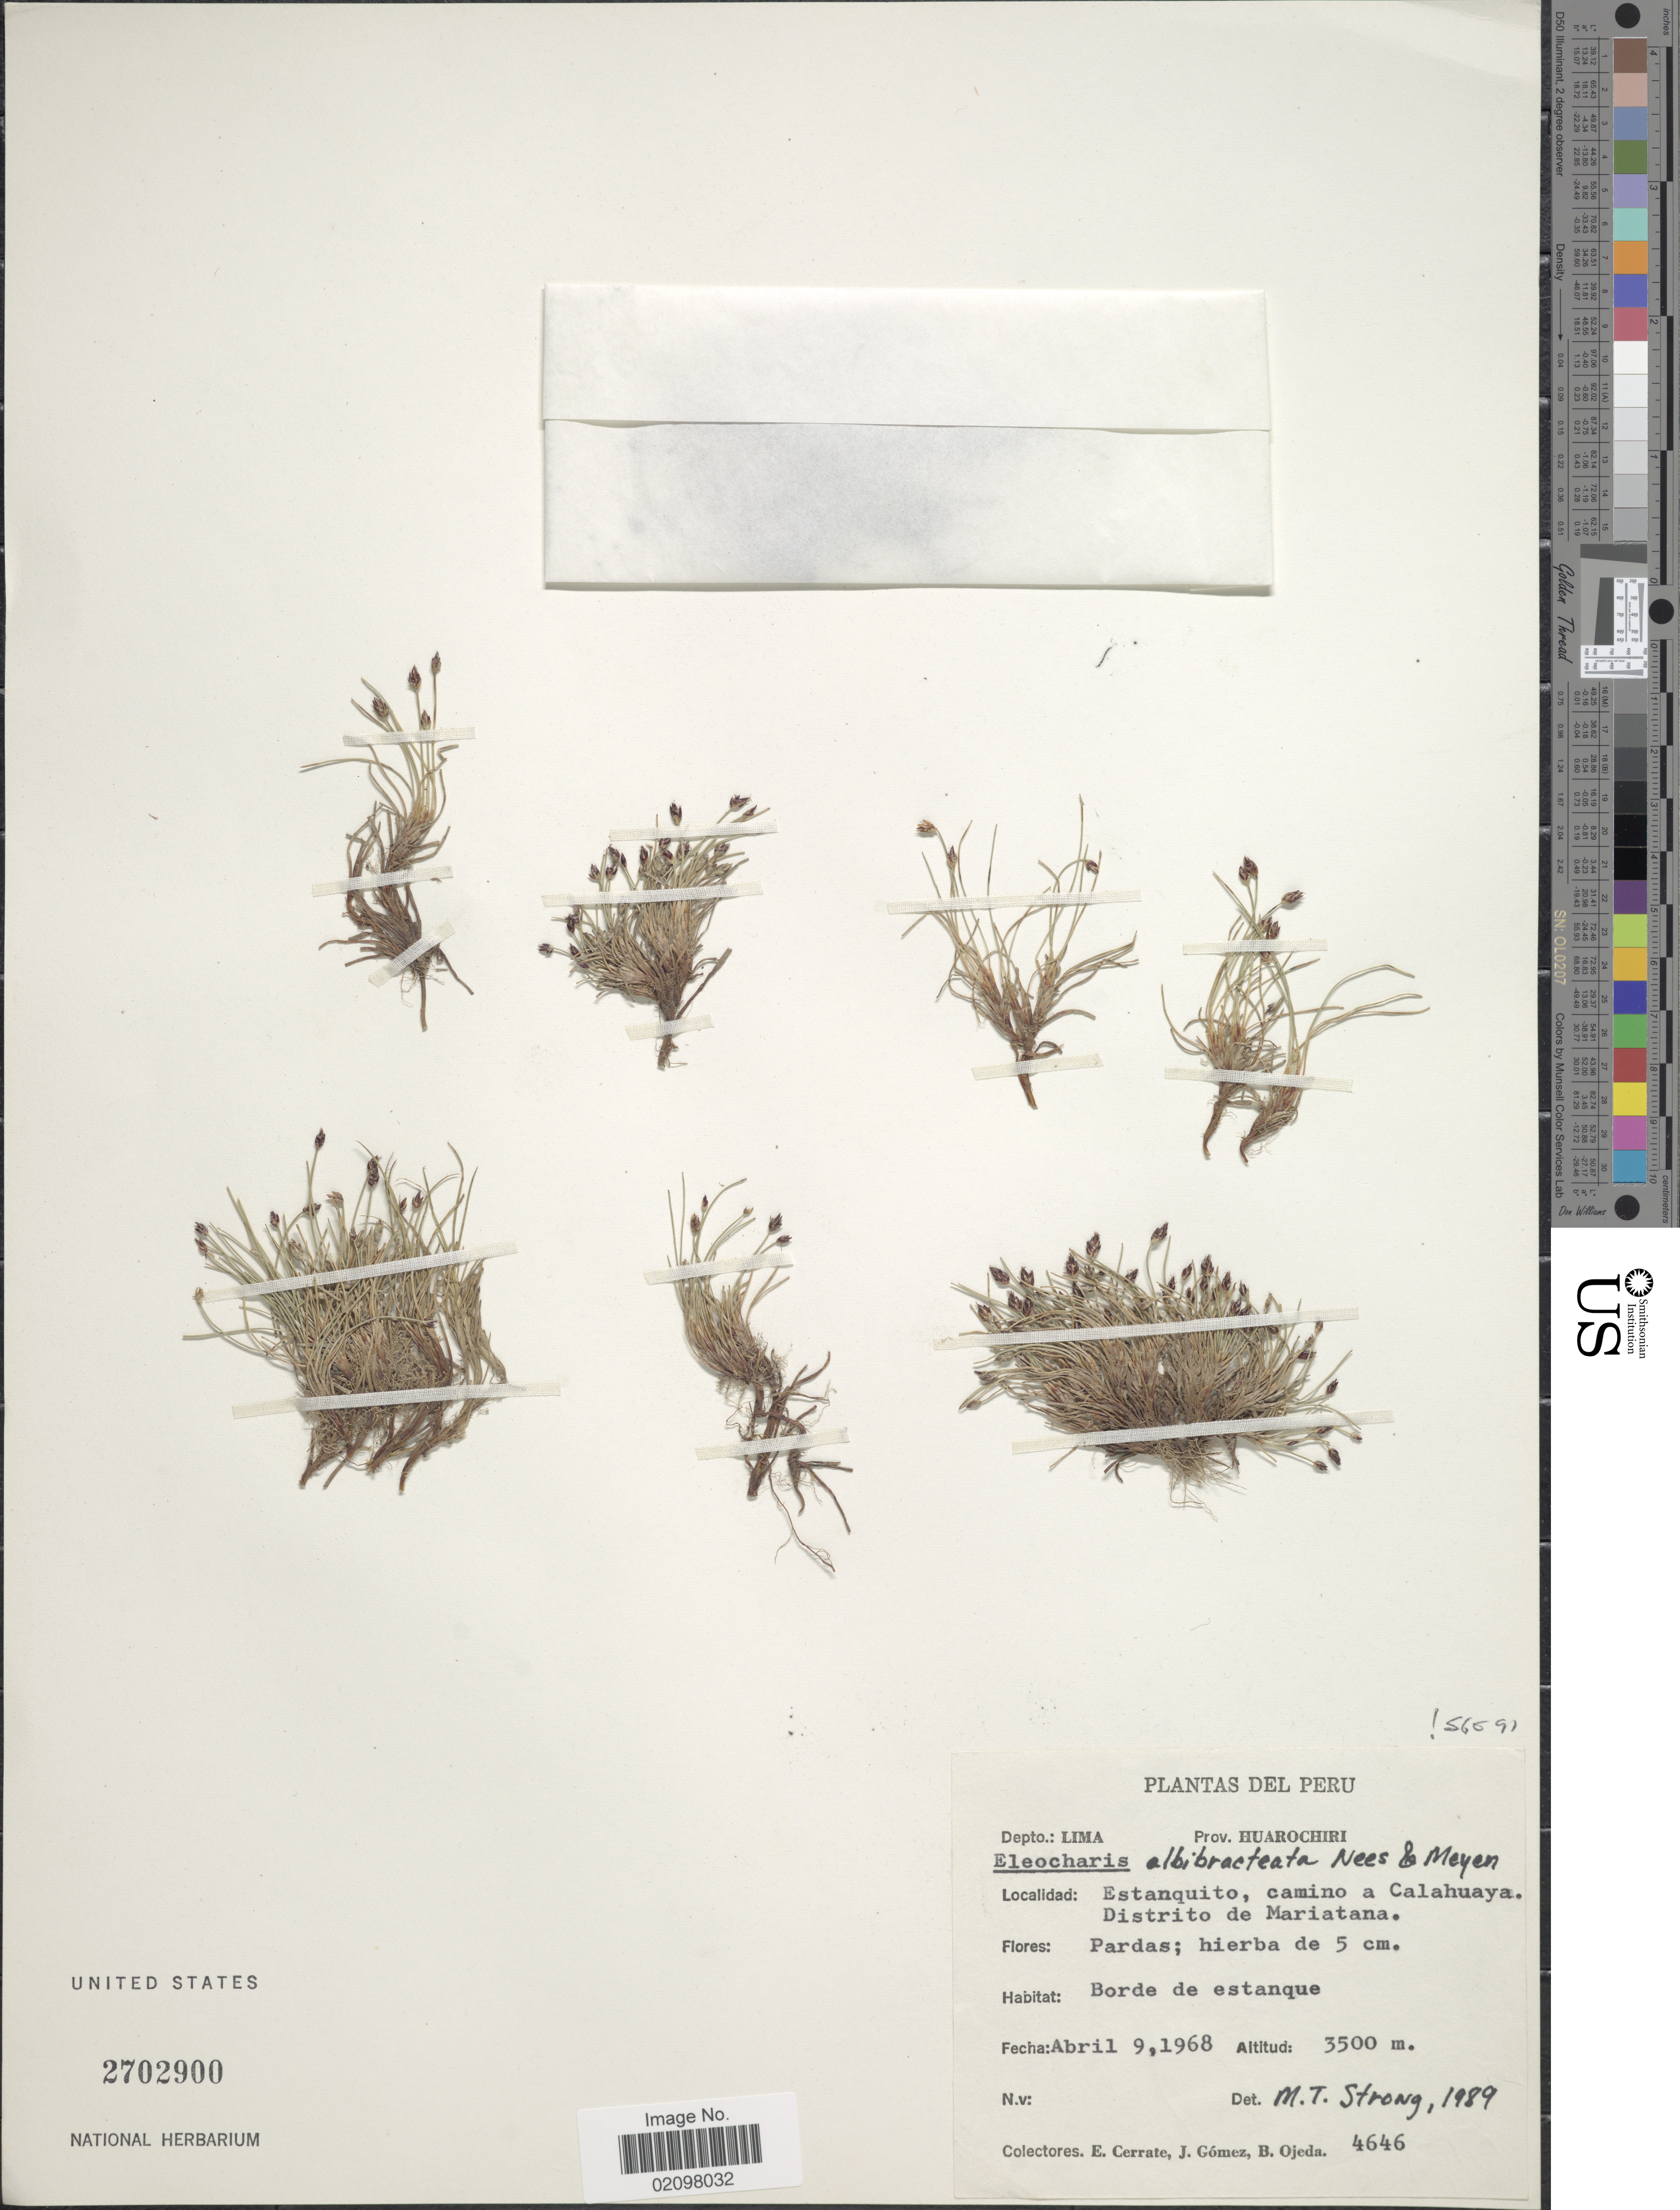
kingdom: Plantae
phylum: Tracheophyta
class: Liliopsida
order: Poales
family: Cyperaceae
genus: Eleocharis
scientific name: Eleocharis albibracteata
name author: Nees & Meyen ex Kunth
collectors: E. Cerrate, J. Gómez & B. Ojeda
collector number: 4646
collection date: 1968-04-09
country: Peru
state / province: Lima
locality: Depto. Lima, Prov. Huarochiri, Estanquito, camino a Calahuaya. Distrito de Mariatana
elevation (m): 3500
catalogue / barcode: US 2702900